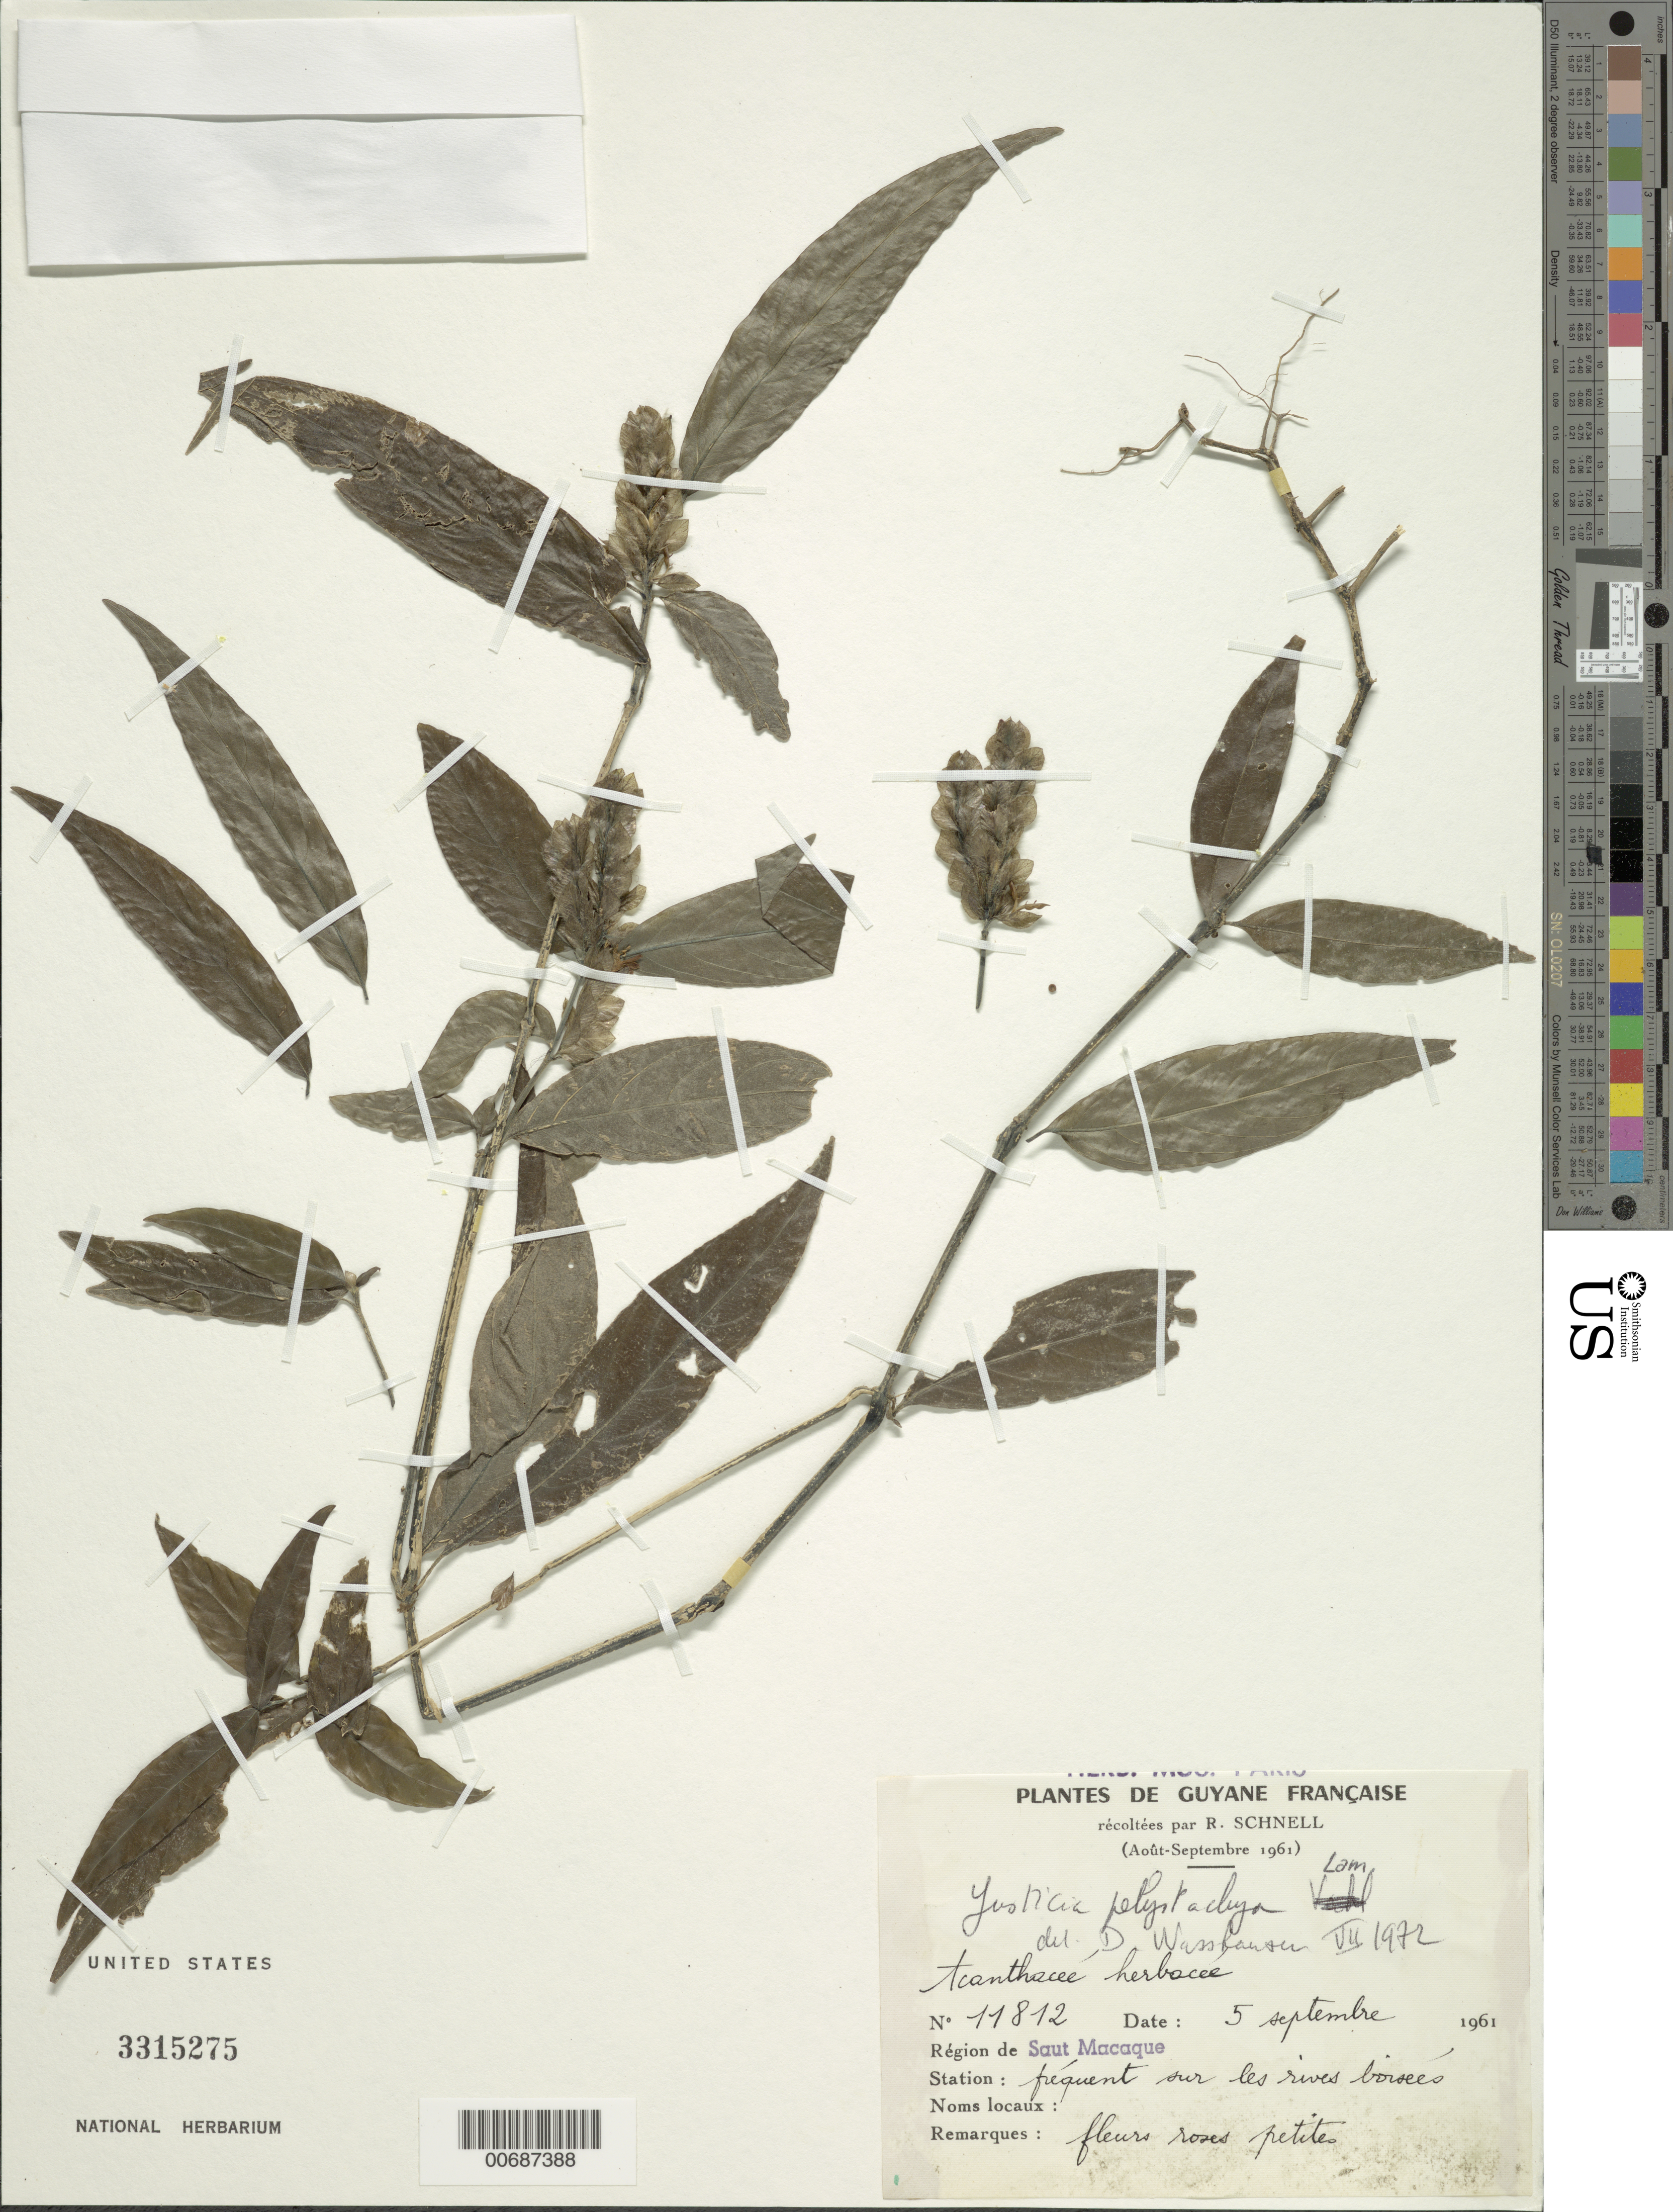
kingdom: Plantae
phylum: Tracheophyta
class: Magnoliopsida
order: Lamiales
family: Acanthaceae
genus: Justicia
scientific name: Justicia polystachya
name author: Lam.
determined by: Wasshausen, Dieter C., (BOT), Smithsonian Institution - National Museum of Natural History (UNITED STATES)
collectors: R. A. Schnell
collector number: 11812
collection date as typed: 5-Sep-61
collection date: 1961-09-05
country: French Guiana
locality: Saut Macaque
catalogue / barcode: US 3315275